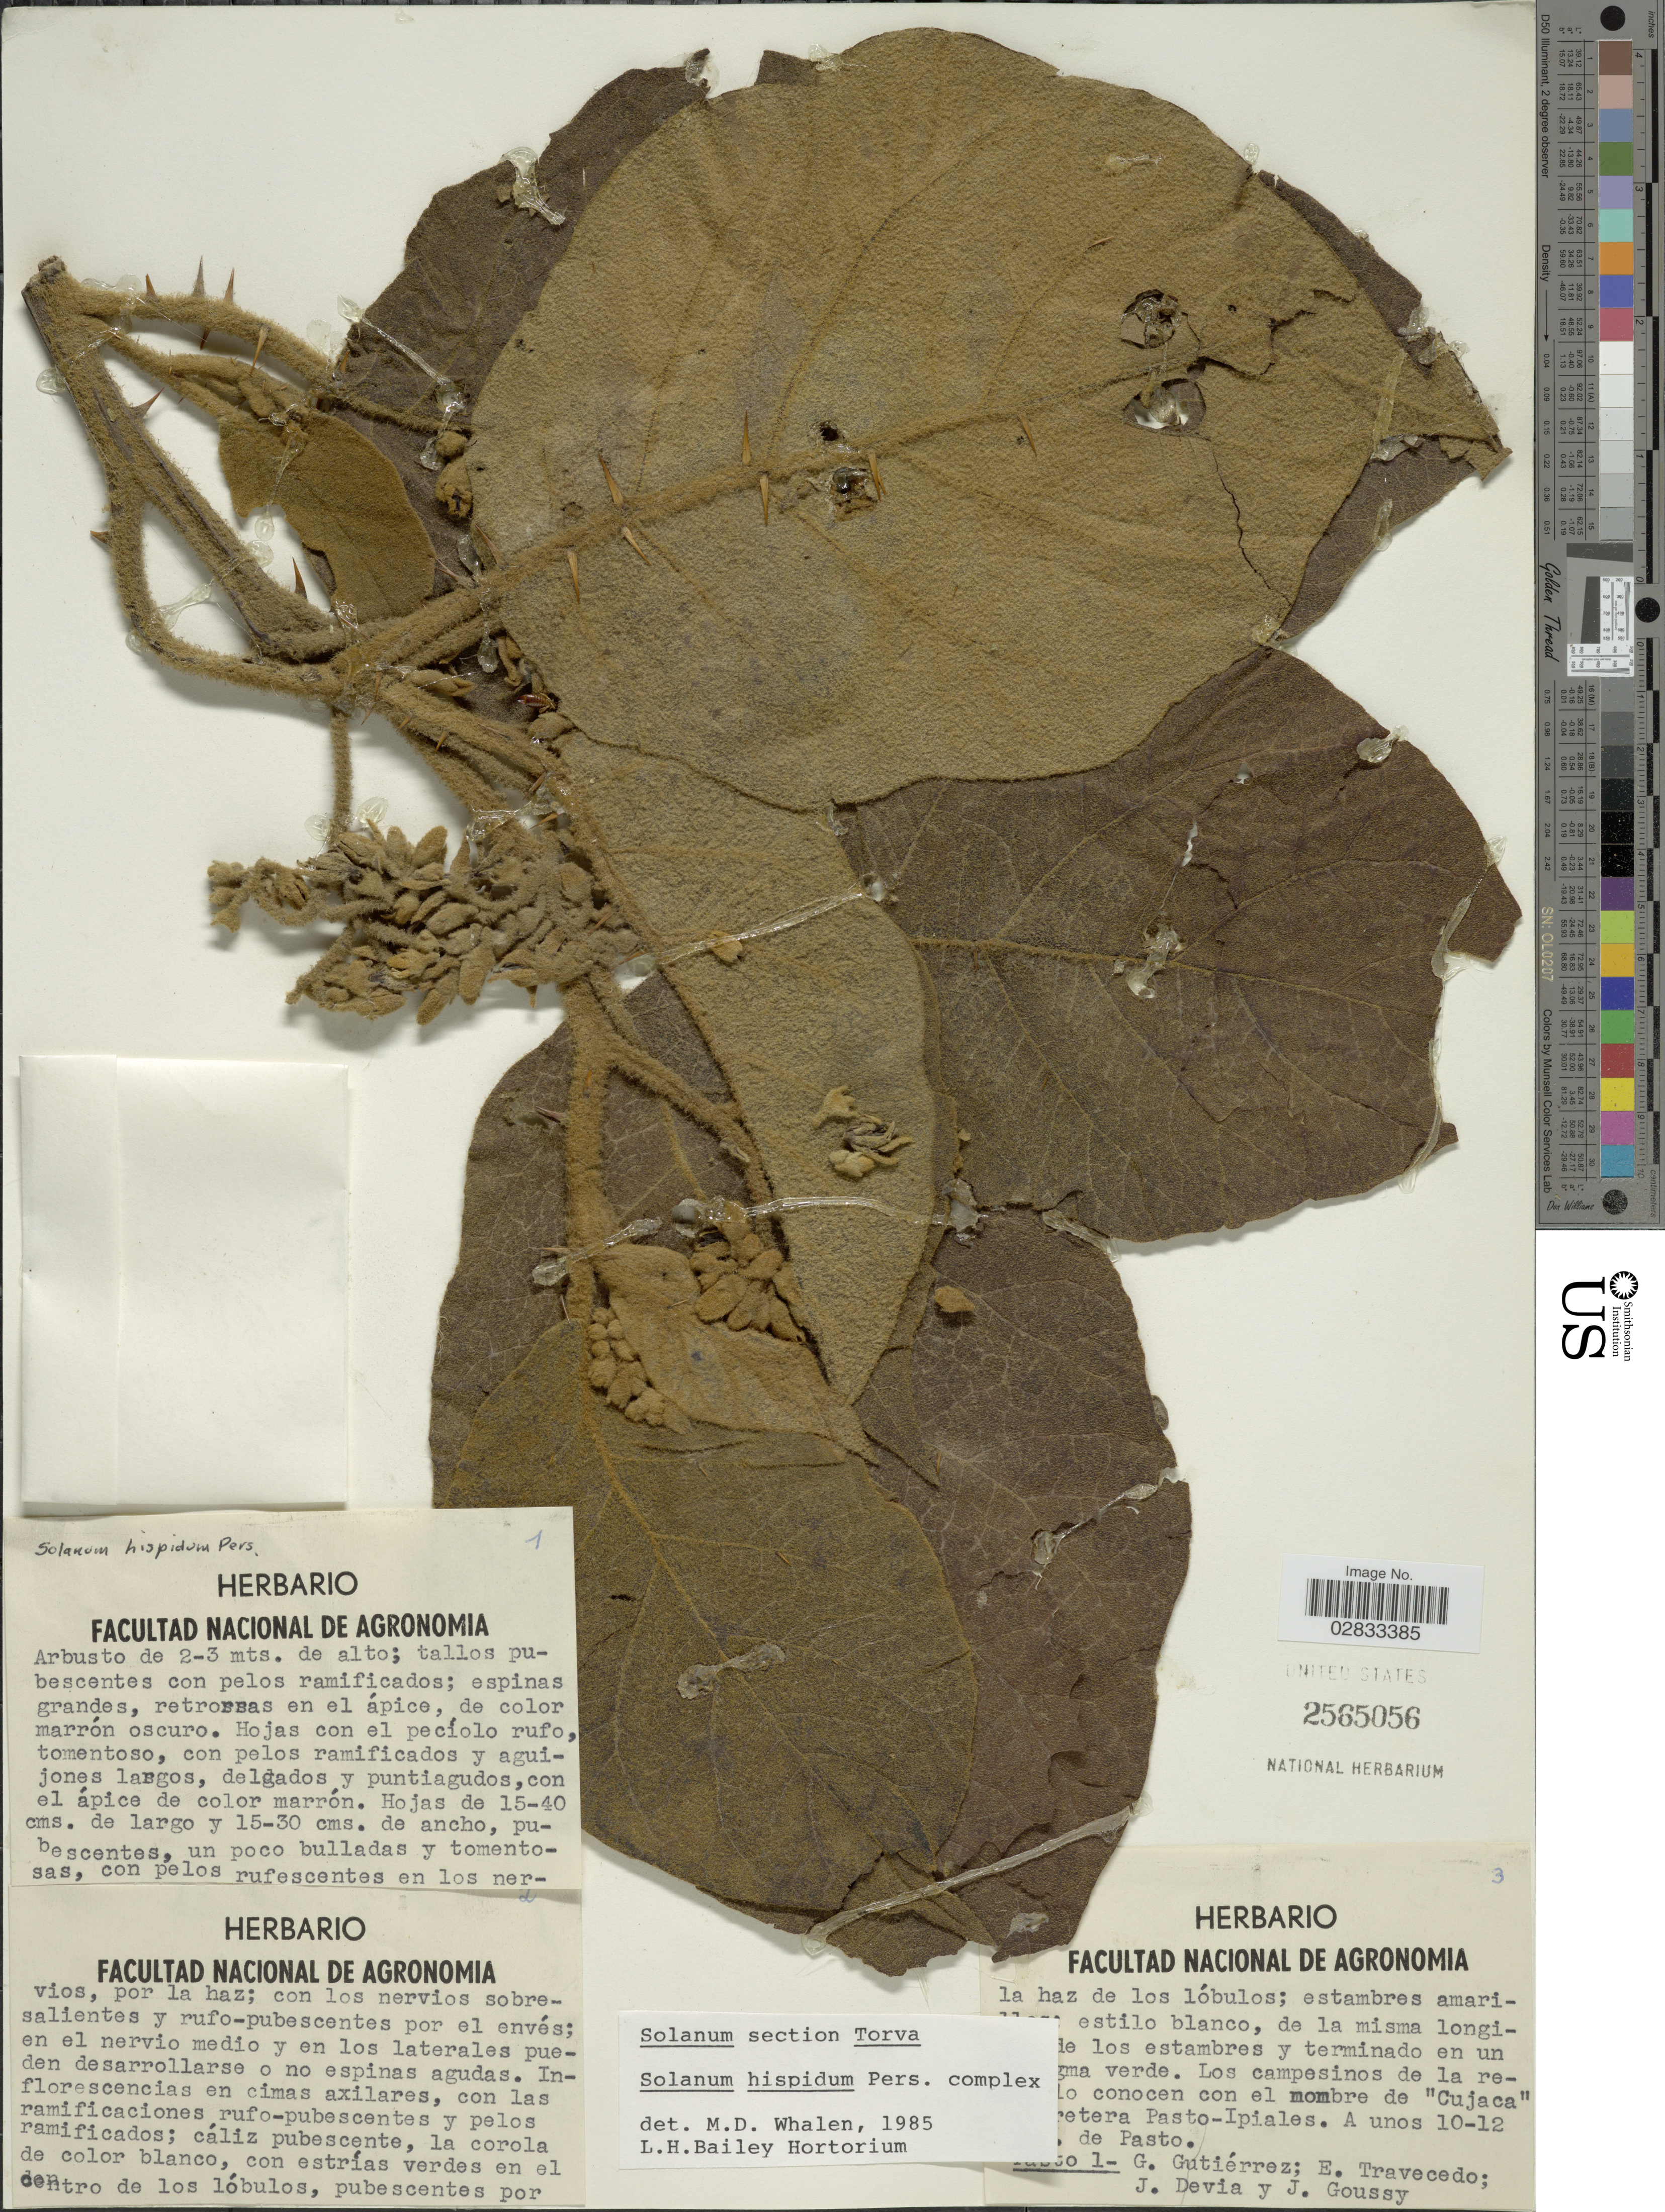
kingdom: Plantae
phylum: Tracheophyta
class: Magnoliopsida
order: Solanales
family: Solanaceae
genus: Solanum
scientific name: Solanum hispidum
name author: Pers.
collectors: G. Gutiérrez, E. Travecedo, J. Devia & J. Goussy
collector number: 3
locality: Los campesinos de la re-[illegible text] conocen con el mombre de "Cujaca" [illegible text]etera Pasto-Ipiales.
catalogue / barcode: US 2565056